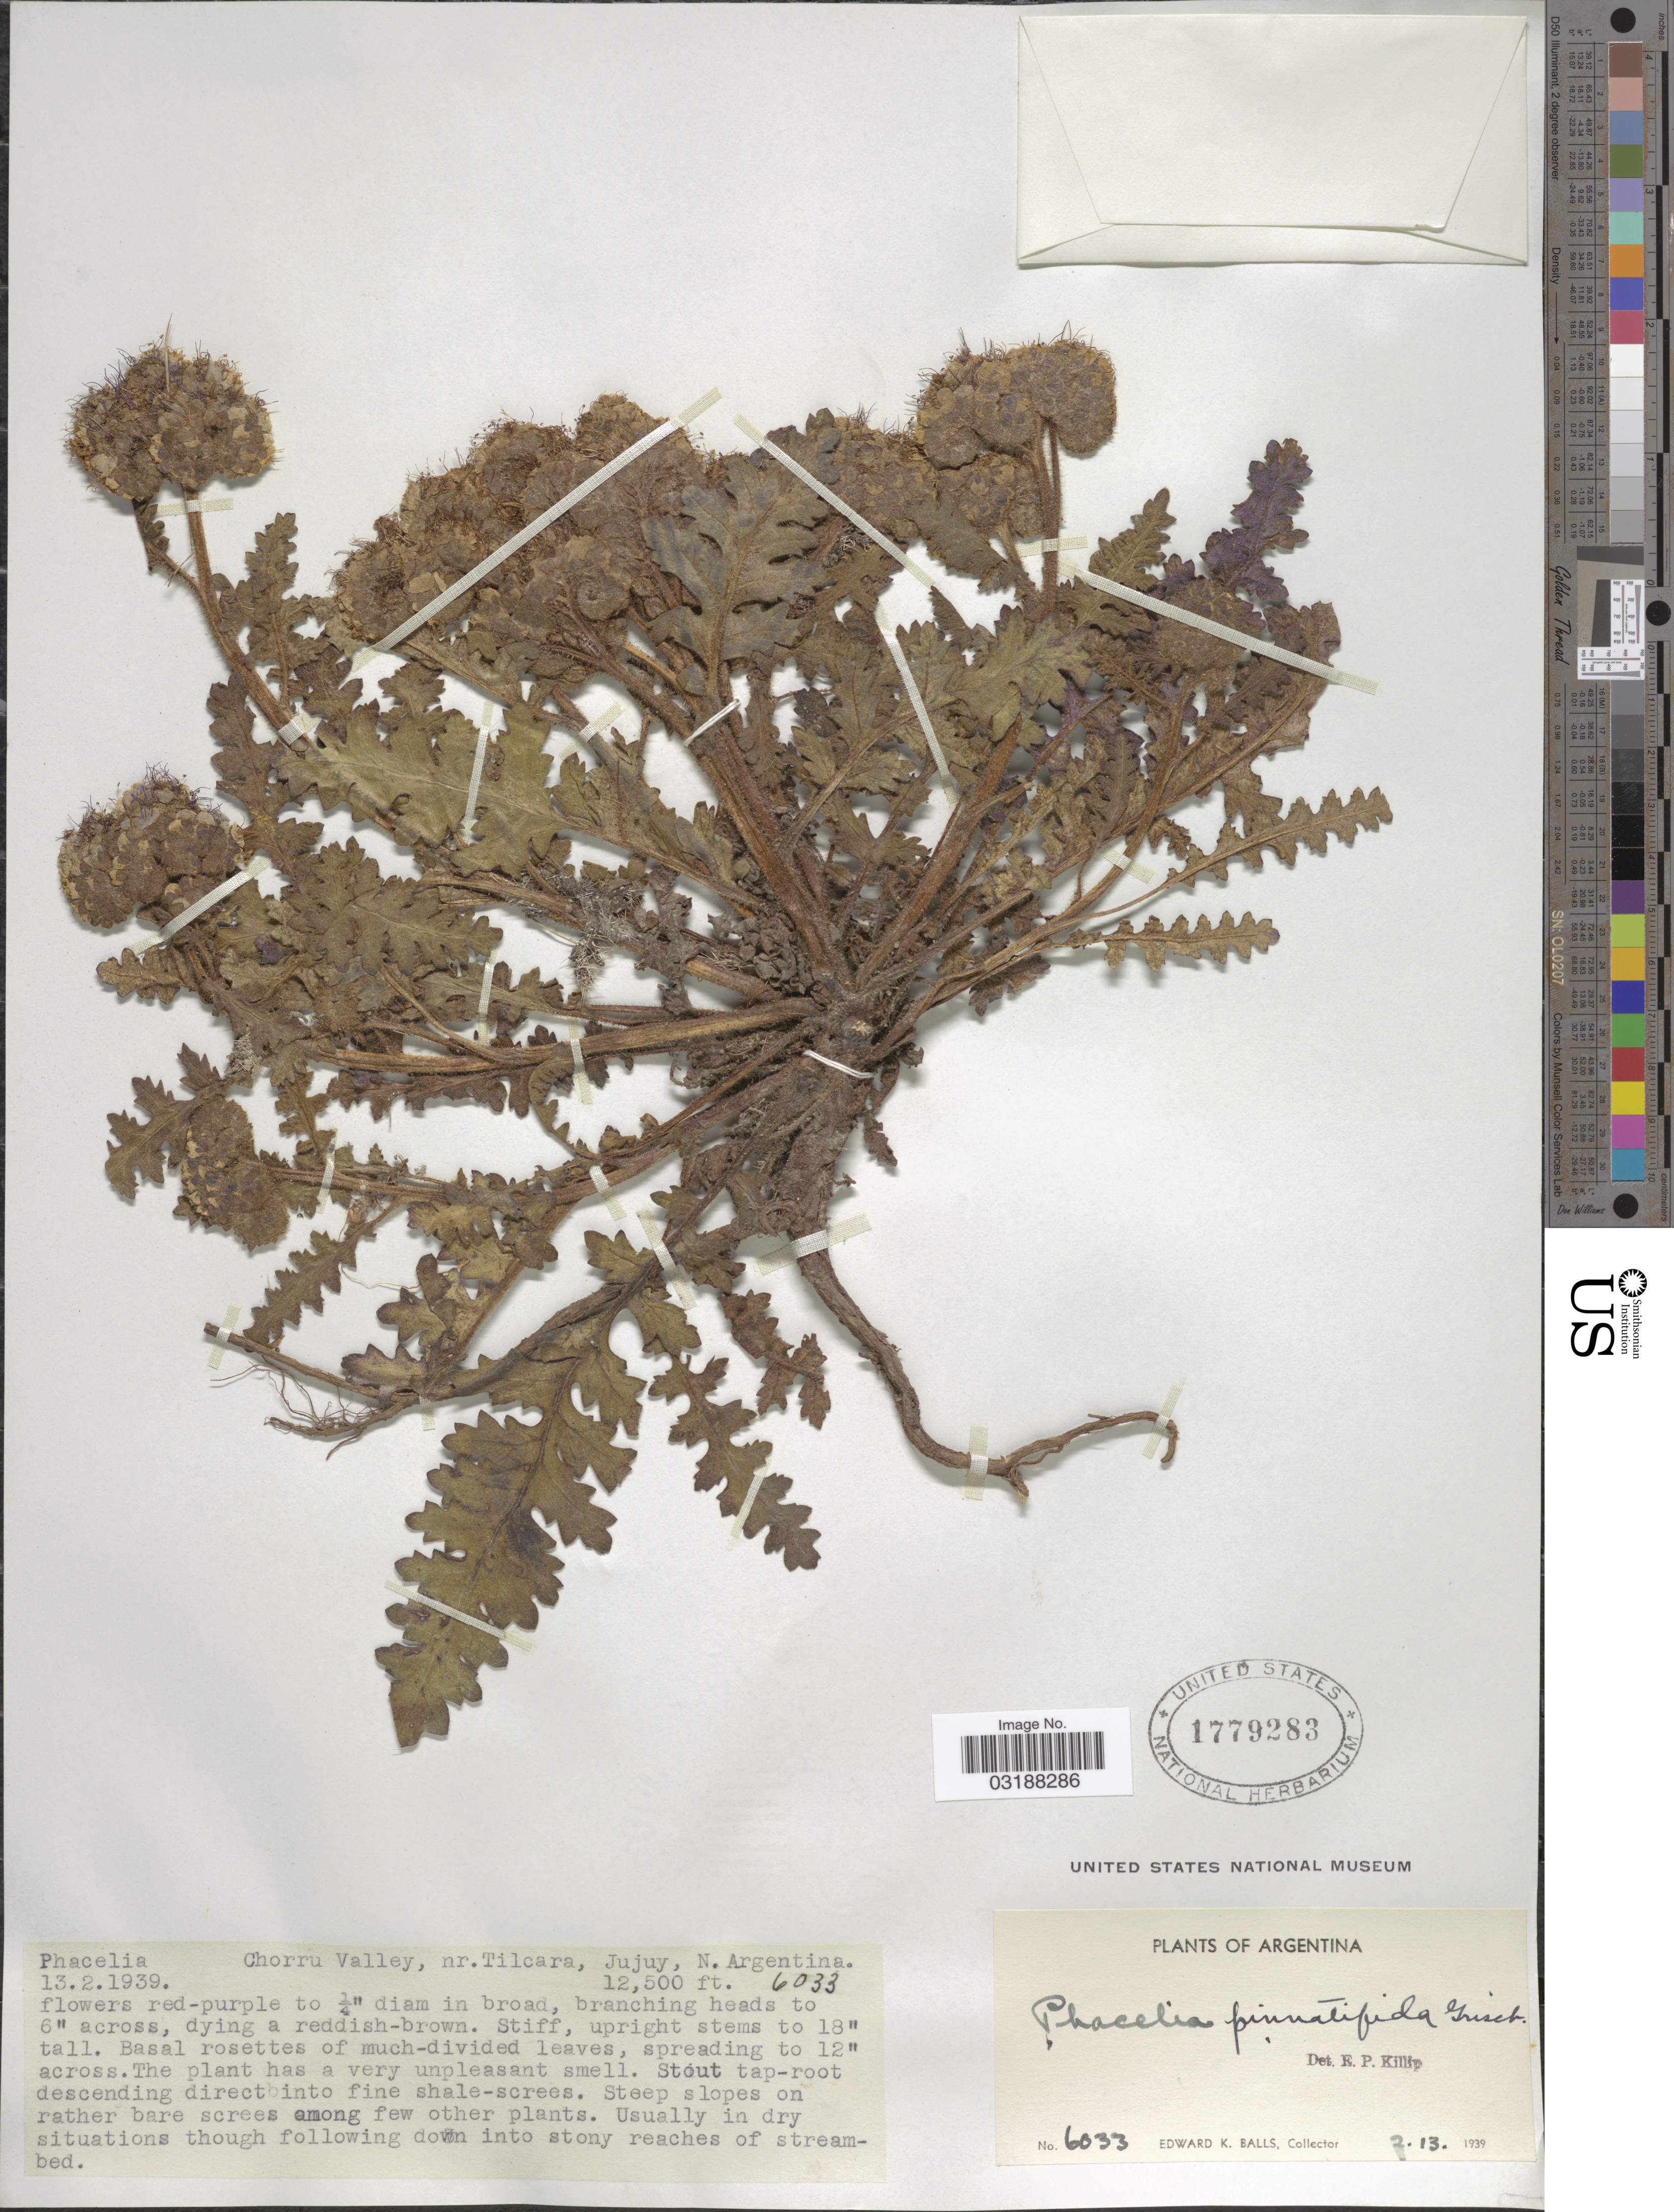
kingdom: Plantae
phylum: Tracheophyta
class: Magnoliopsida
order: Boraginales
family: Hydrophyllaceae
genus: Phacelia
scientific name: Phacelia pinnatifida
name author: Griseb. ex Wedd.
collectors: E. K. Balls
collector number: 6033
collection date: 1939-02-13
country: Argentina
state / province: Jujuy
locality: Chorru Valley, nr. Tilcara, Jujuy, N. Argentina.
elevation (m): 3810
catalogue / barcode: US 1779283